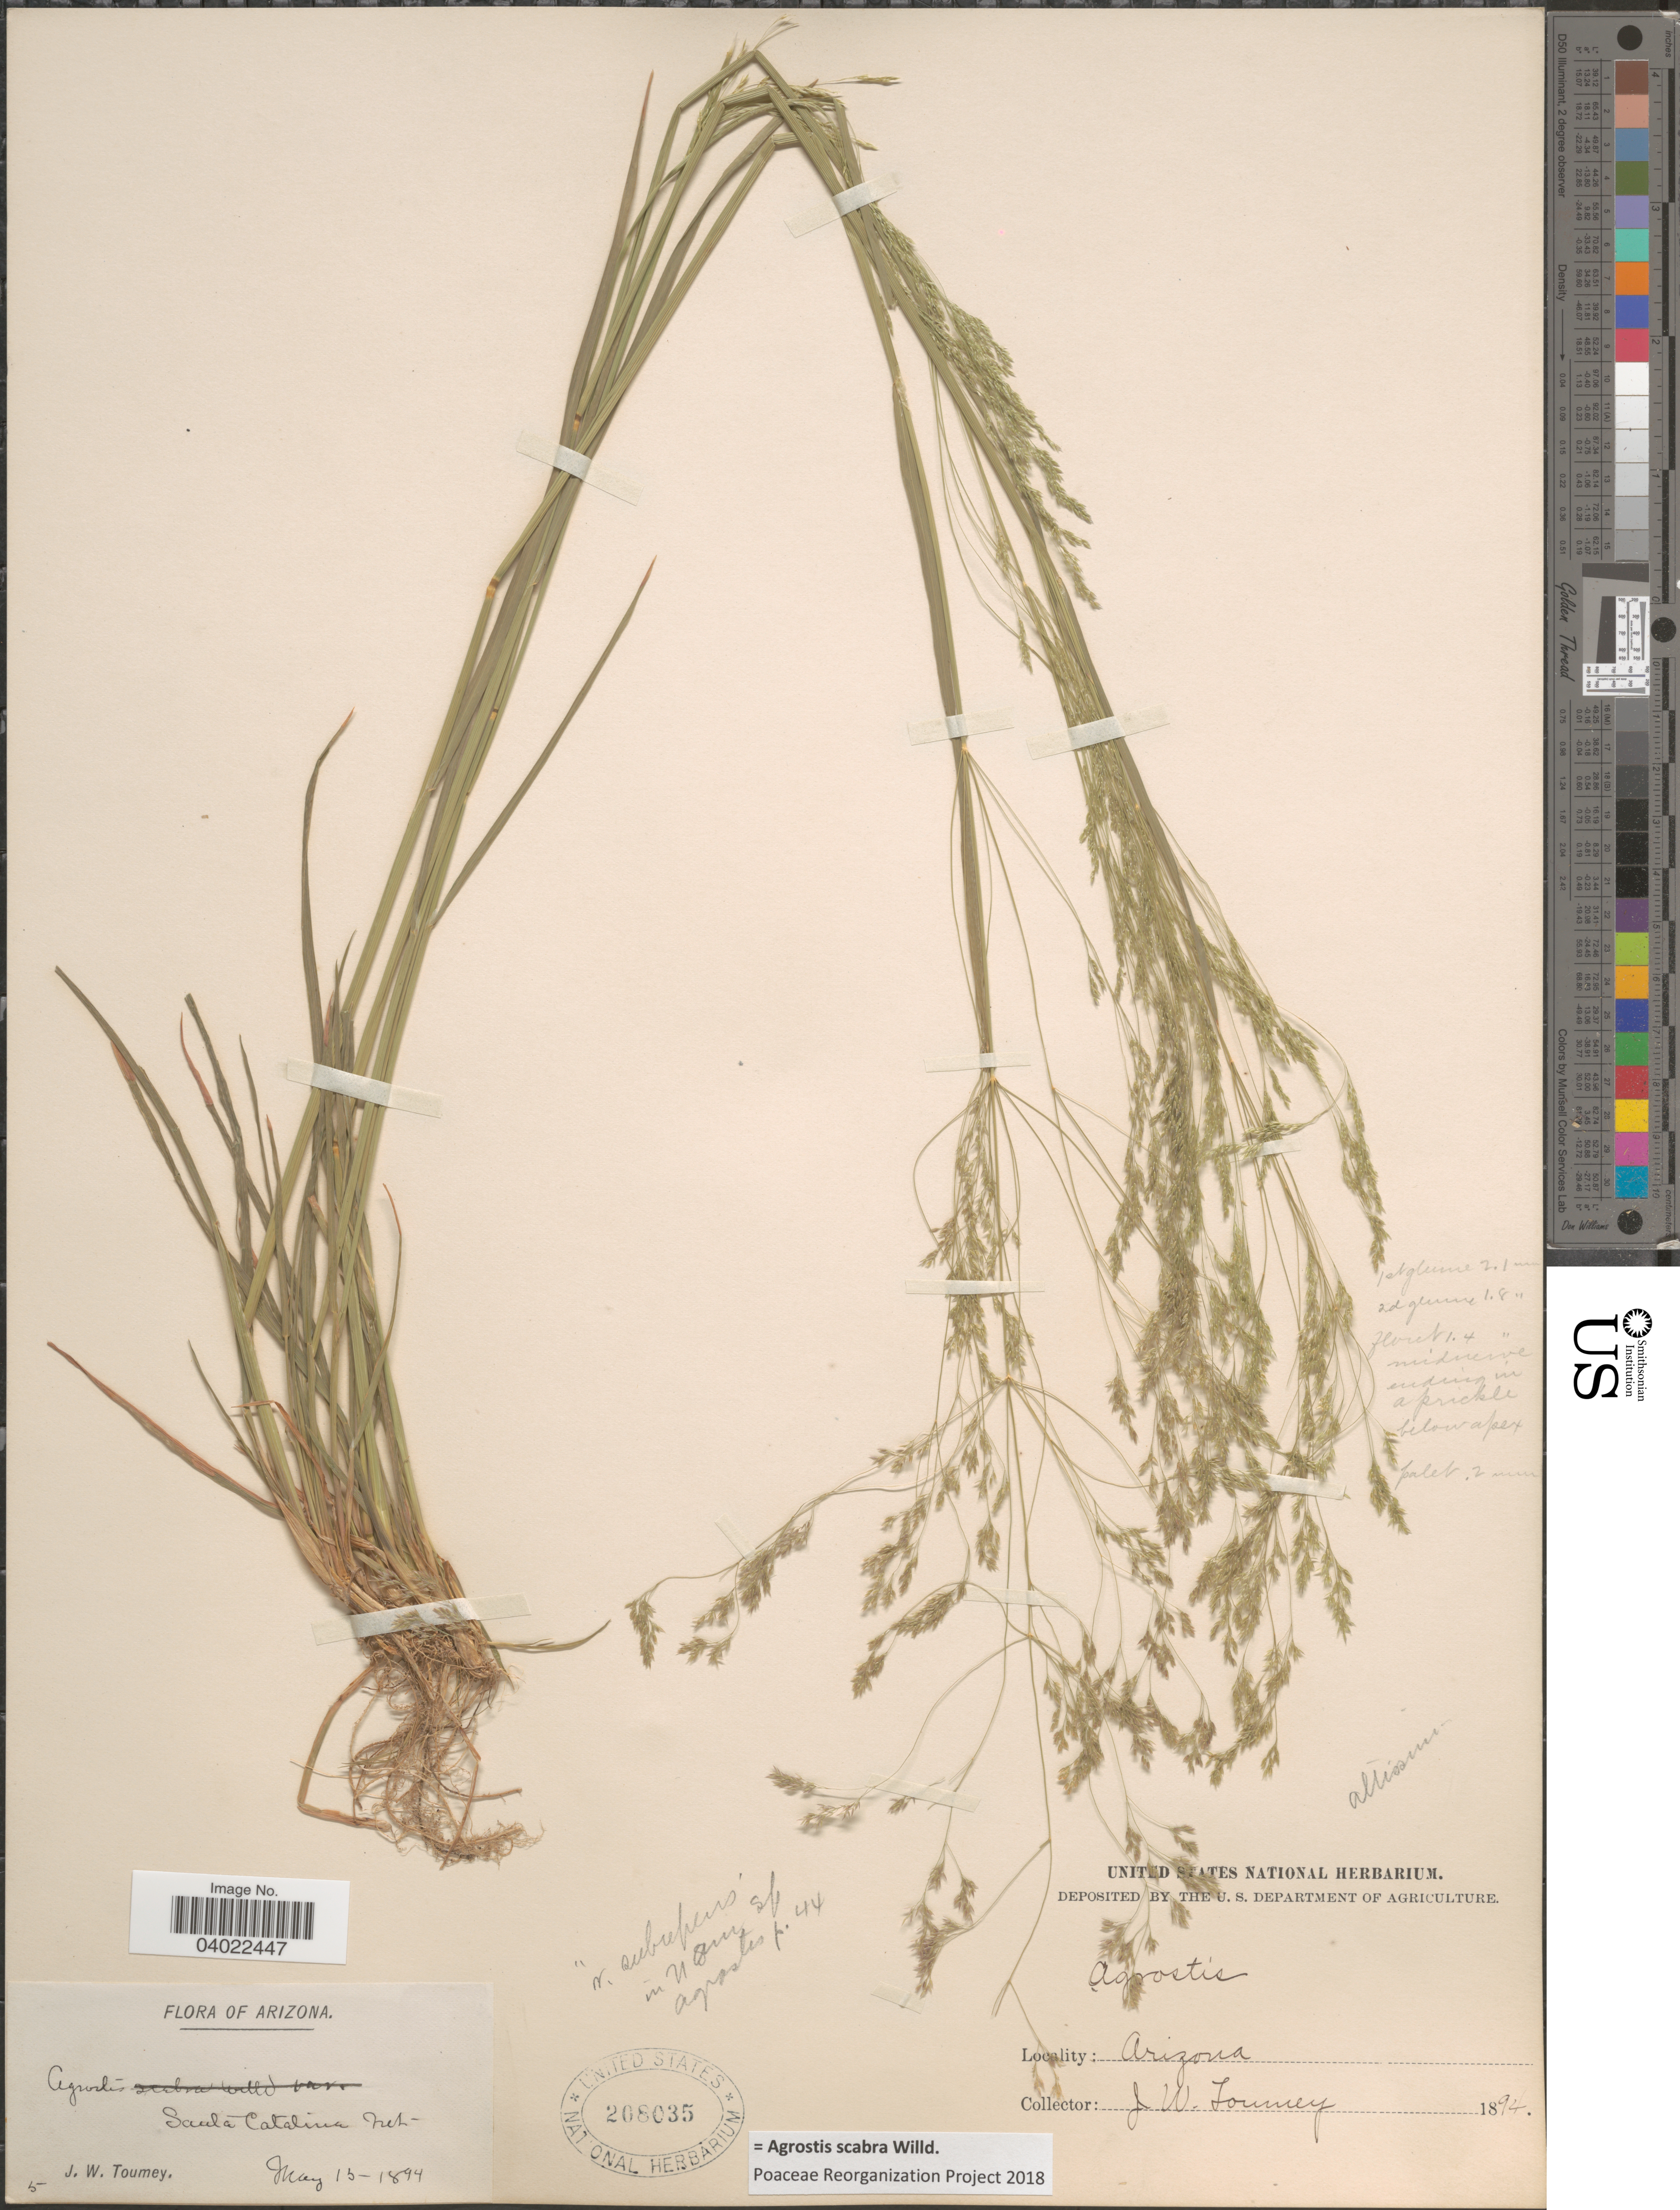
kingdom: Plantae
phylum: Tracheophyta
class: Liliopsida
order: Poales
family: Poaceae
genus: Agrostis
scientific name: Agrostis scabra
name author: Willd.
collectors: J. W. Toumey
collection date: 1894-05-15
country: United States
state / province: Arizona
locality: Santa Catalina Mt.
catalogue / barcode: US 208035